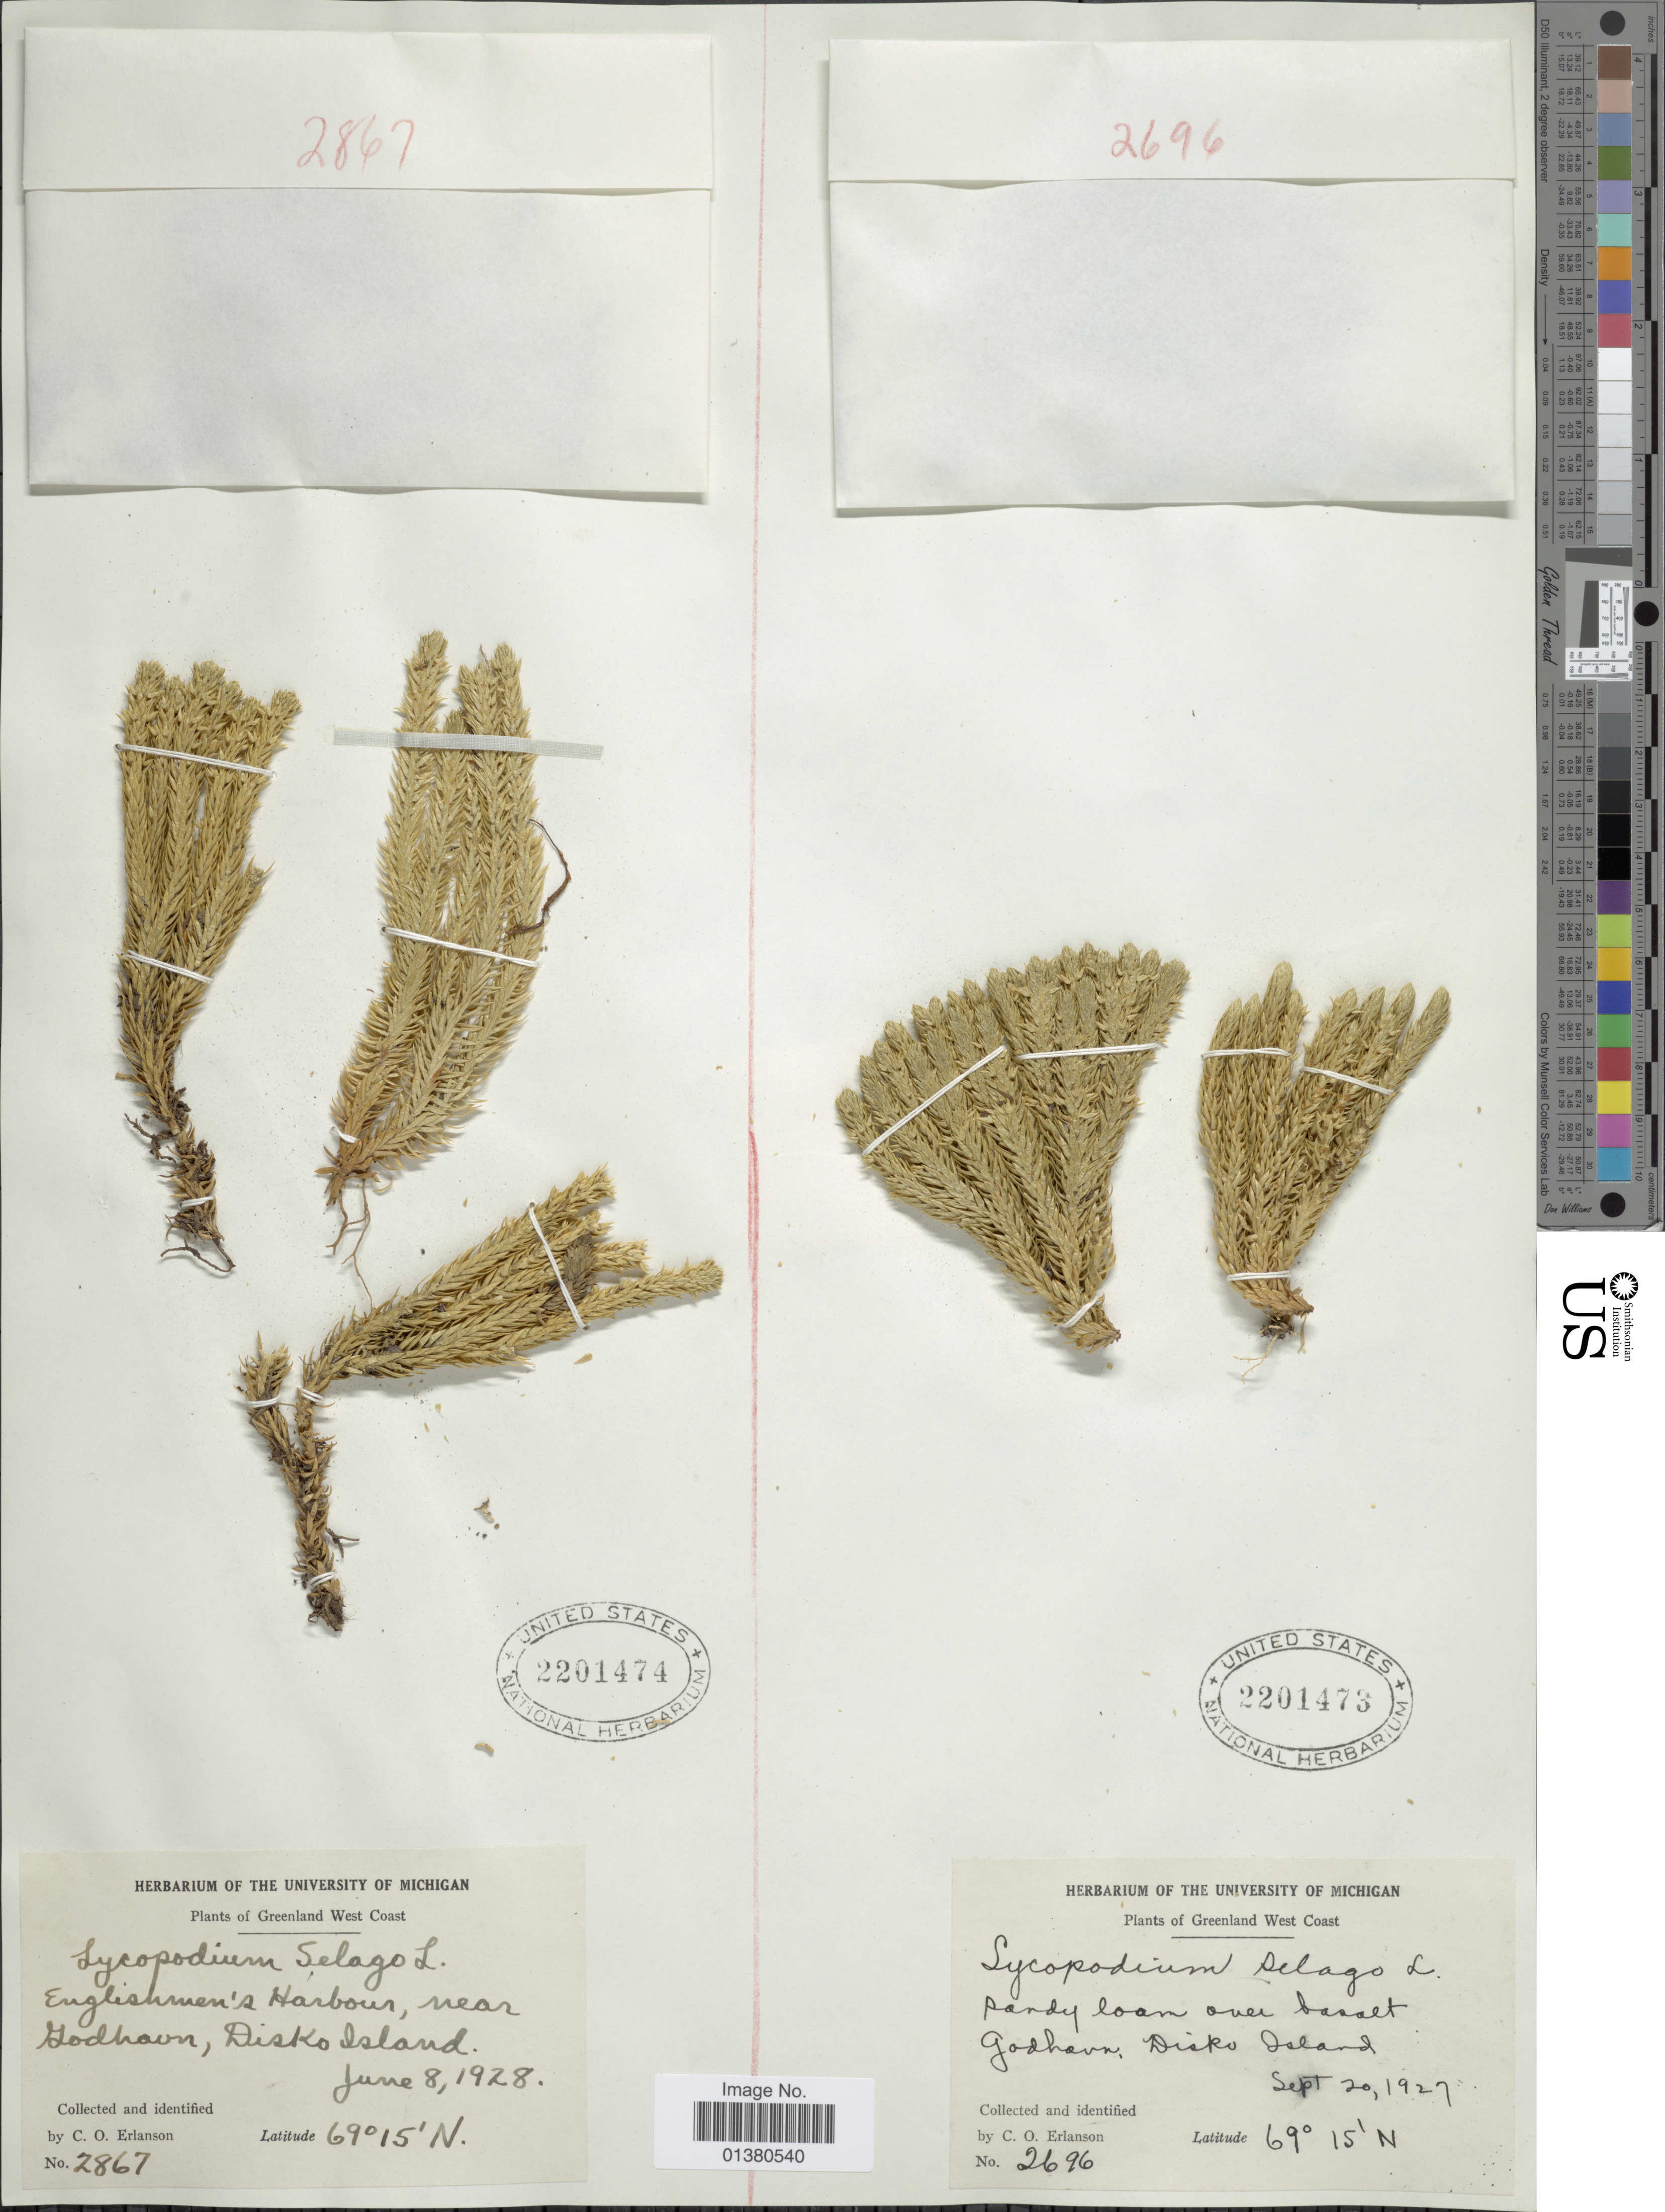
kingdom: Plantae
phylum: Tracheophyta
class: Lycopodiopsida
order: Lycopodiales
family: Lycopodiaceae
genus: Huperzia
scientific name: Huperzia selago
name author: (L.) Bernh. ex Schrank & Mart.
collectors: C. O. Erlanson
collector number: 2867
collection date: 1928-06-08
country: Greenland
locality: Greenland West Coast, Englishment's Harbour, near Godhavn, Disko Island.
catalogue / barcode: US 2201474